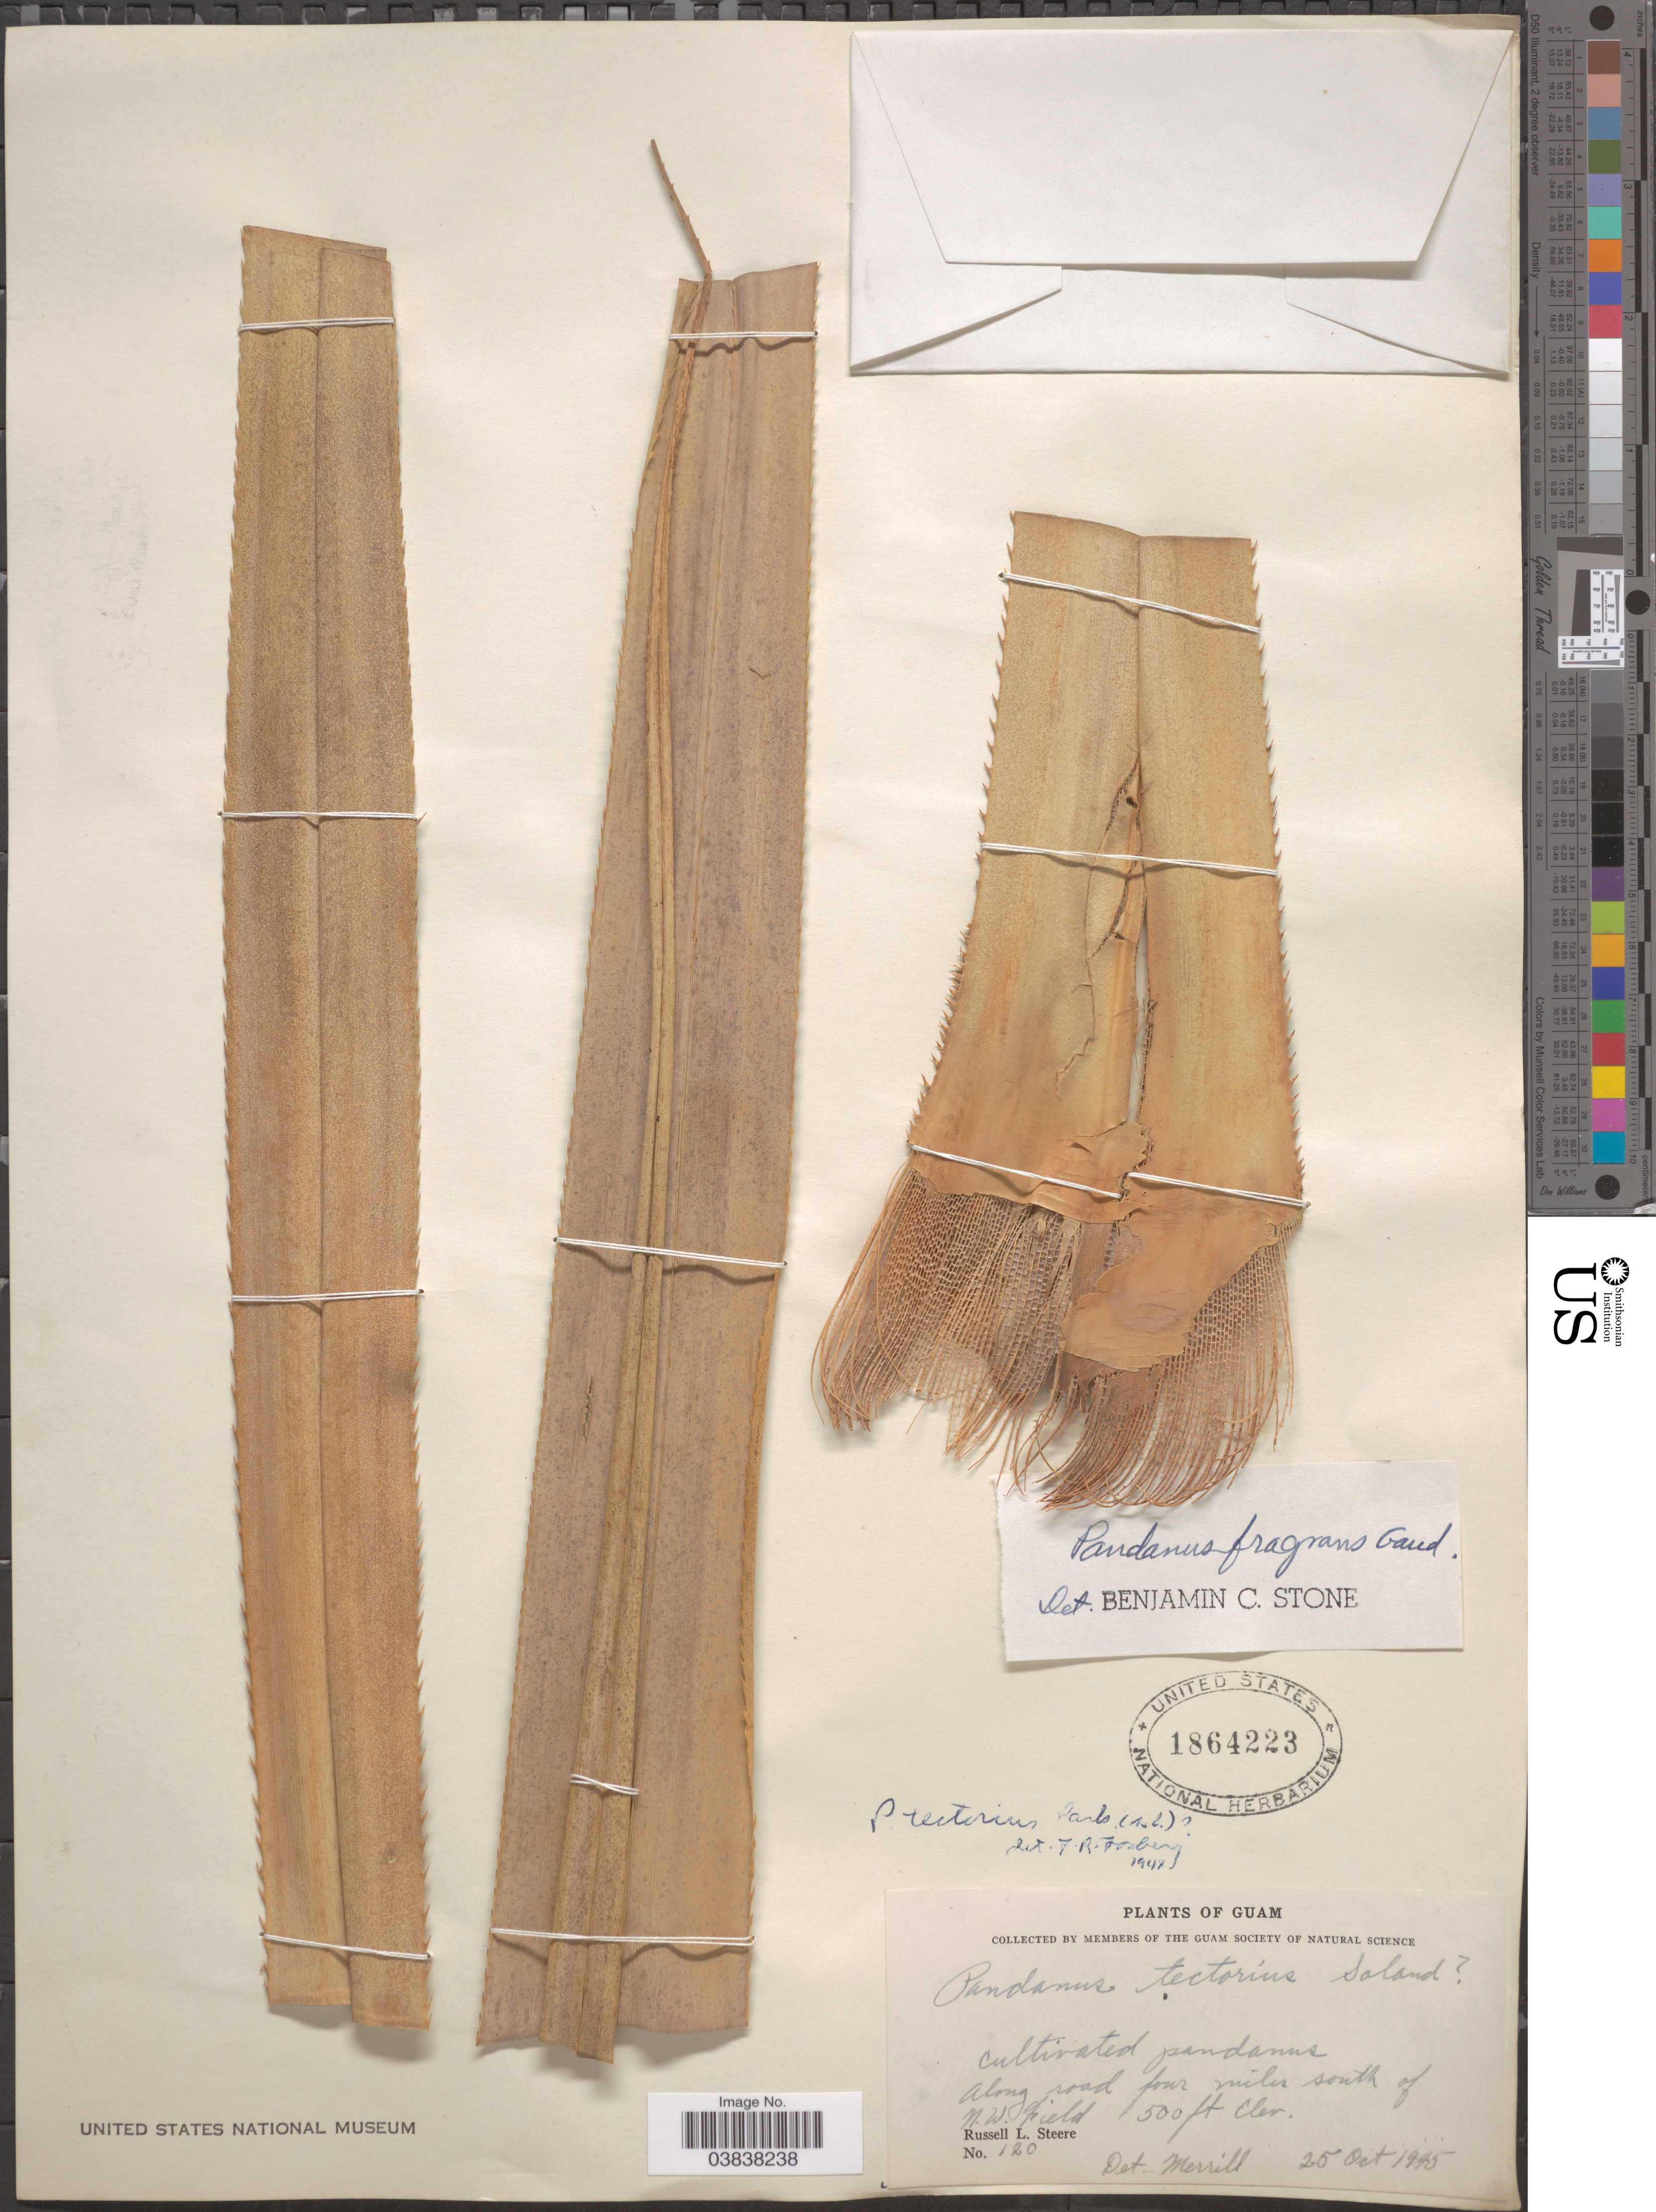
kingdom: Plantae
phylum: Tracheophyta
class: Liliopsida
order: Pandanales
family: Pandanaceae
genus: Pandanus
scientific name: Pandanus tectorius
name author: Parkinson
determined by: Strong, Mark T., (BOT), Smithsonian Institution - National Museum of Natural History (UNITED STATES)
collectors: R. L. Steere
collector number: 120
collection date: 1945-10-25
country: Guam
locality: Along road four miles south of N.W. Field.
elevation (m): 152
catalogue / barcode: US 1864223